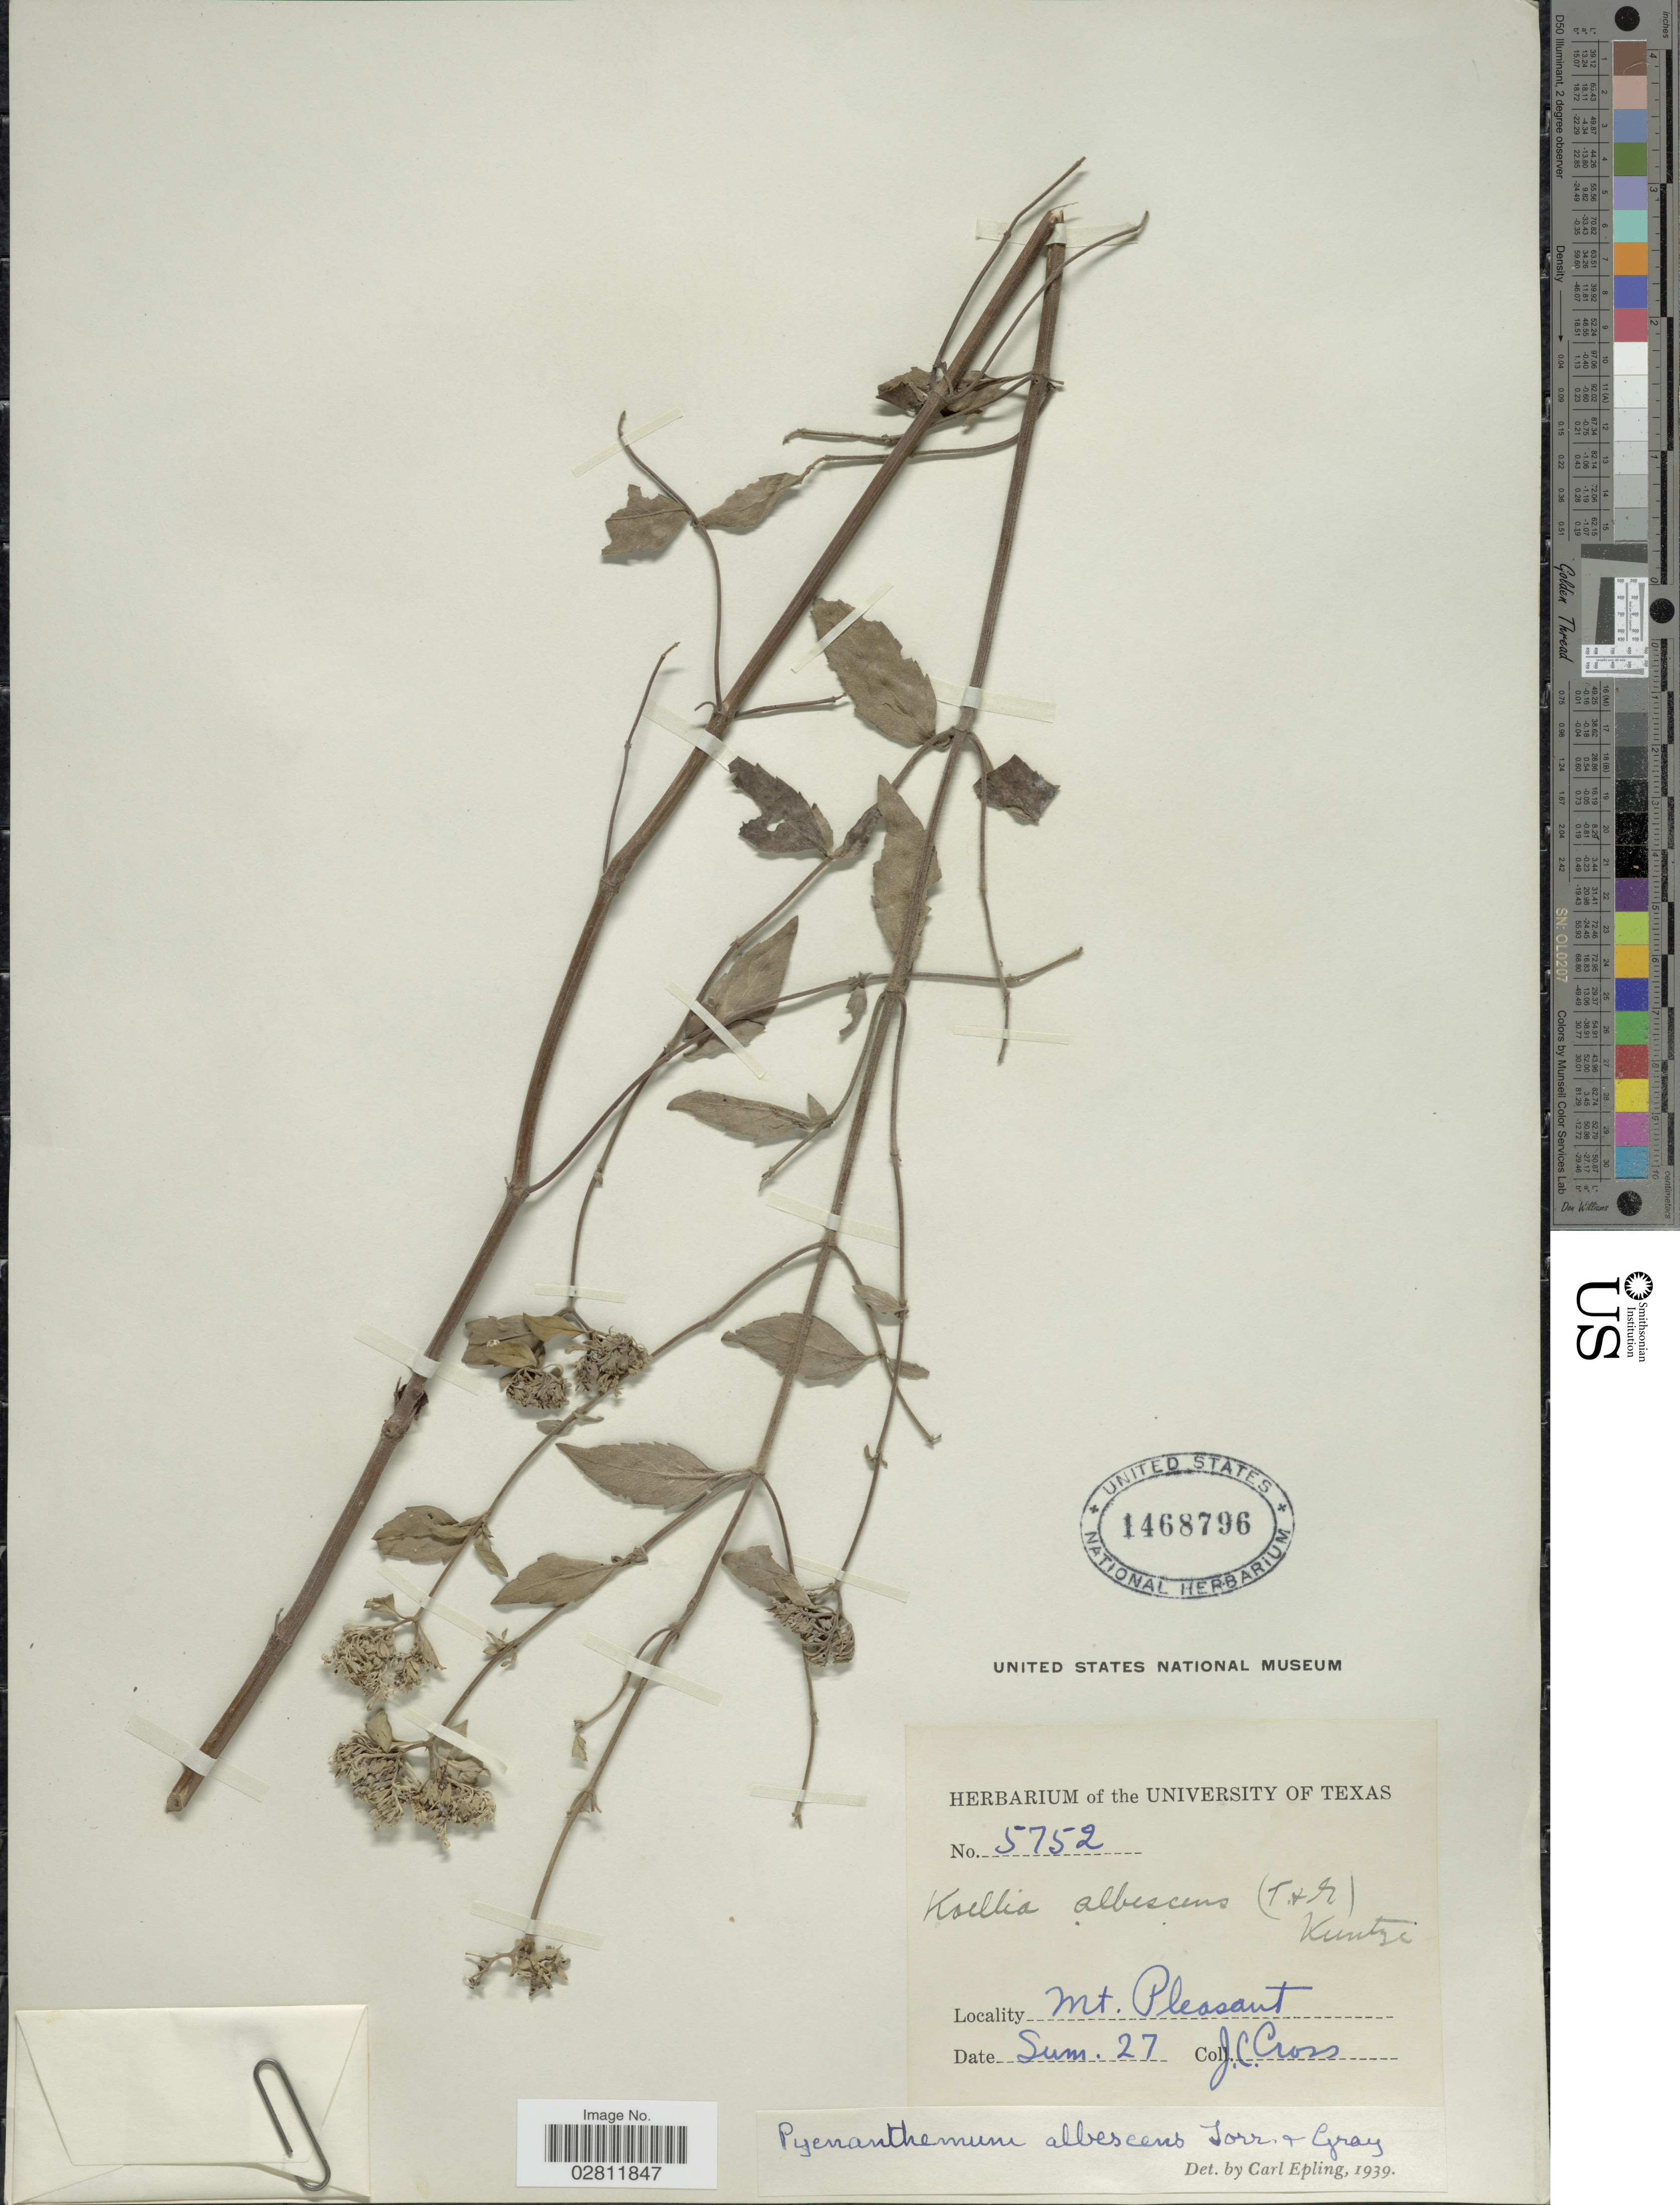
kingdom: Plantae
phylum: Tracheophyta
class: Magnoliopsida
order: Lamiales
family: Lamiaceae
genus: Pycnanthemum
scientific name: Pycnanthemum albescens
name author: Torr. & A. Gray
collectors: J. Cross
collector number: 5752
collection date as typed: Sum. 27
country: United States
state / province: Texas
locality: Mt. Pleasant.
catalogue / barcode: US 1468796